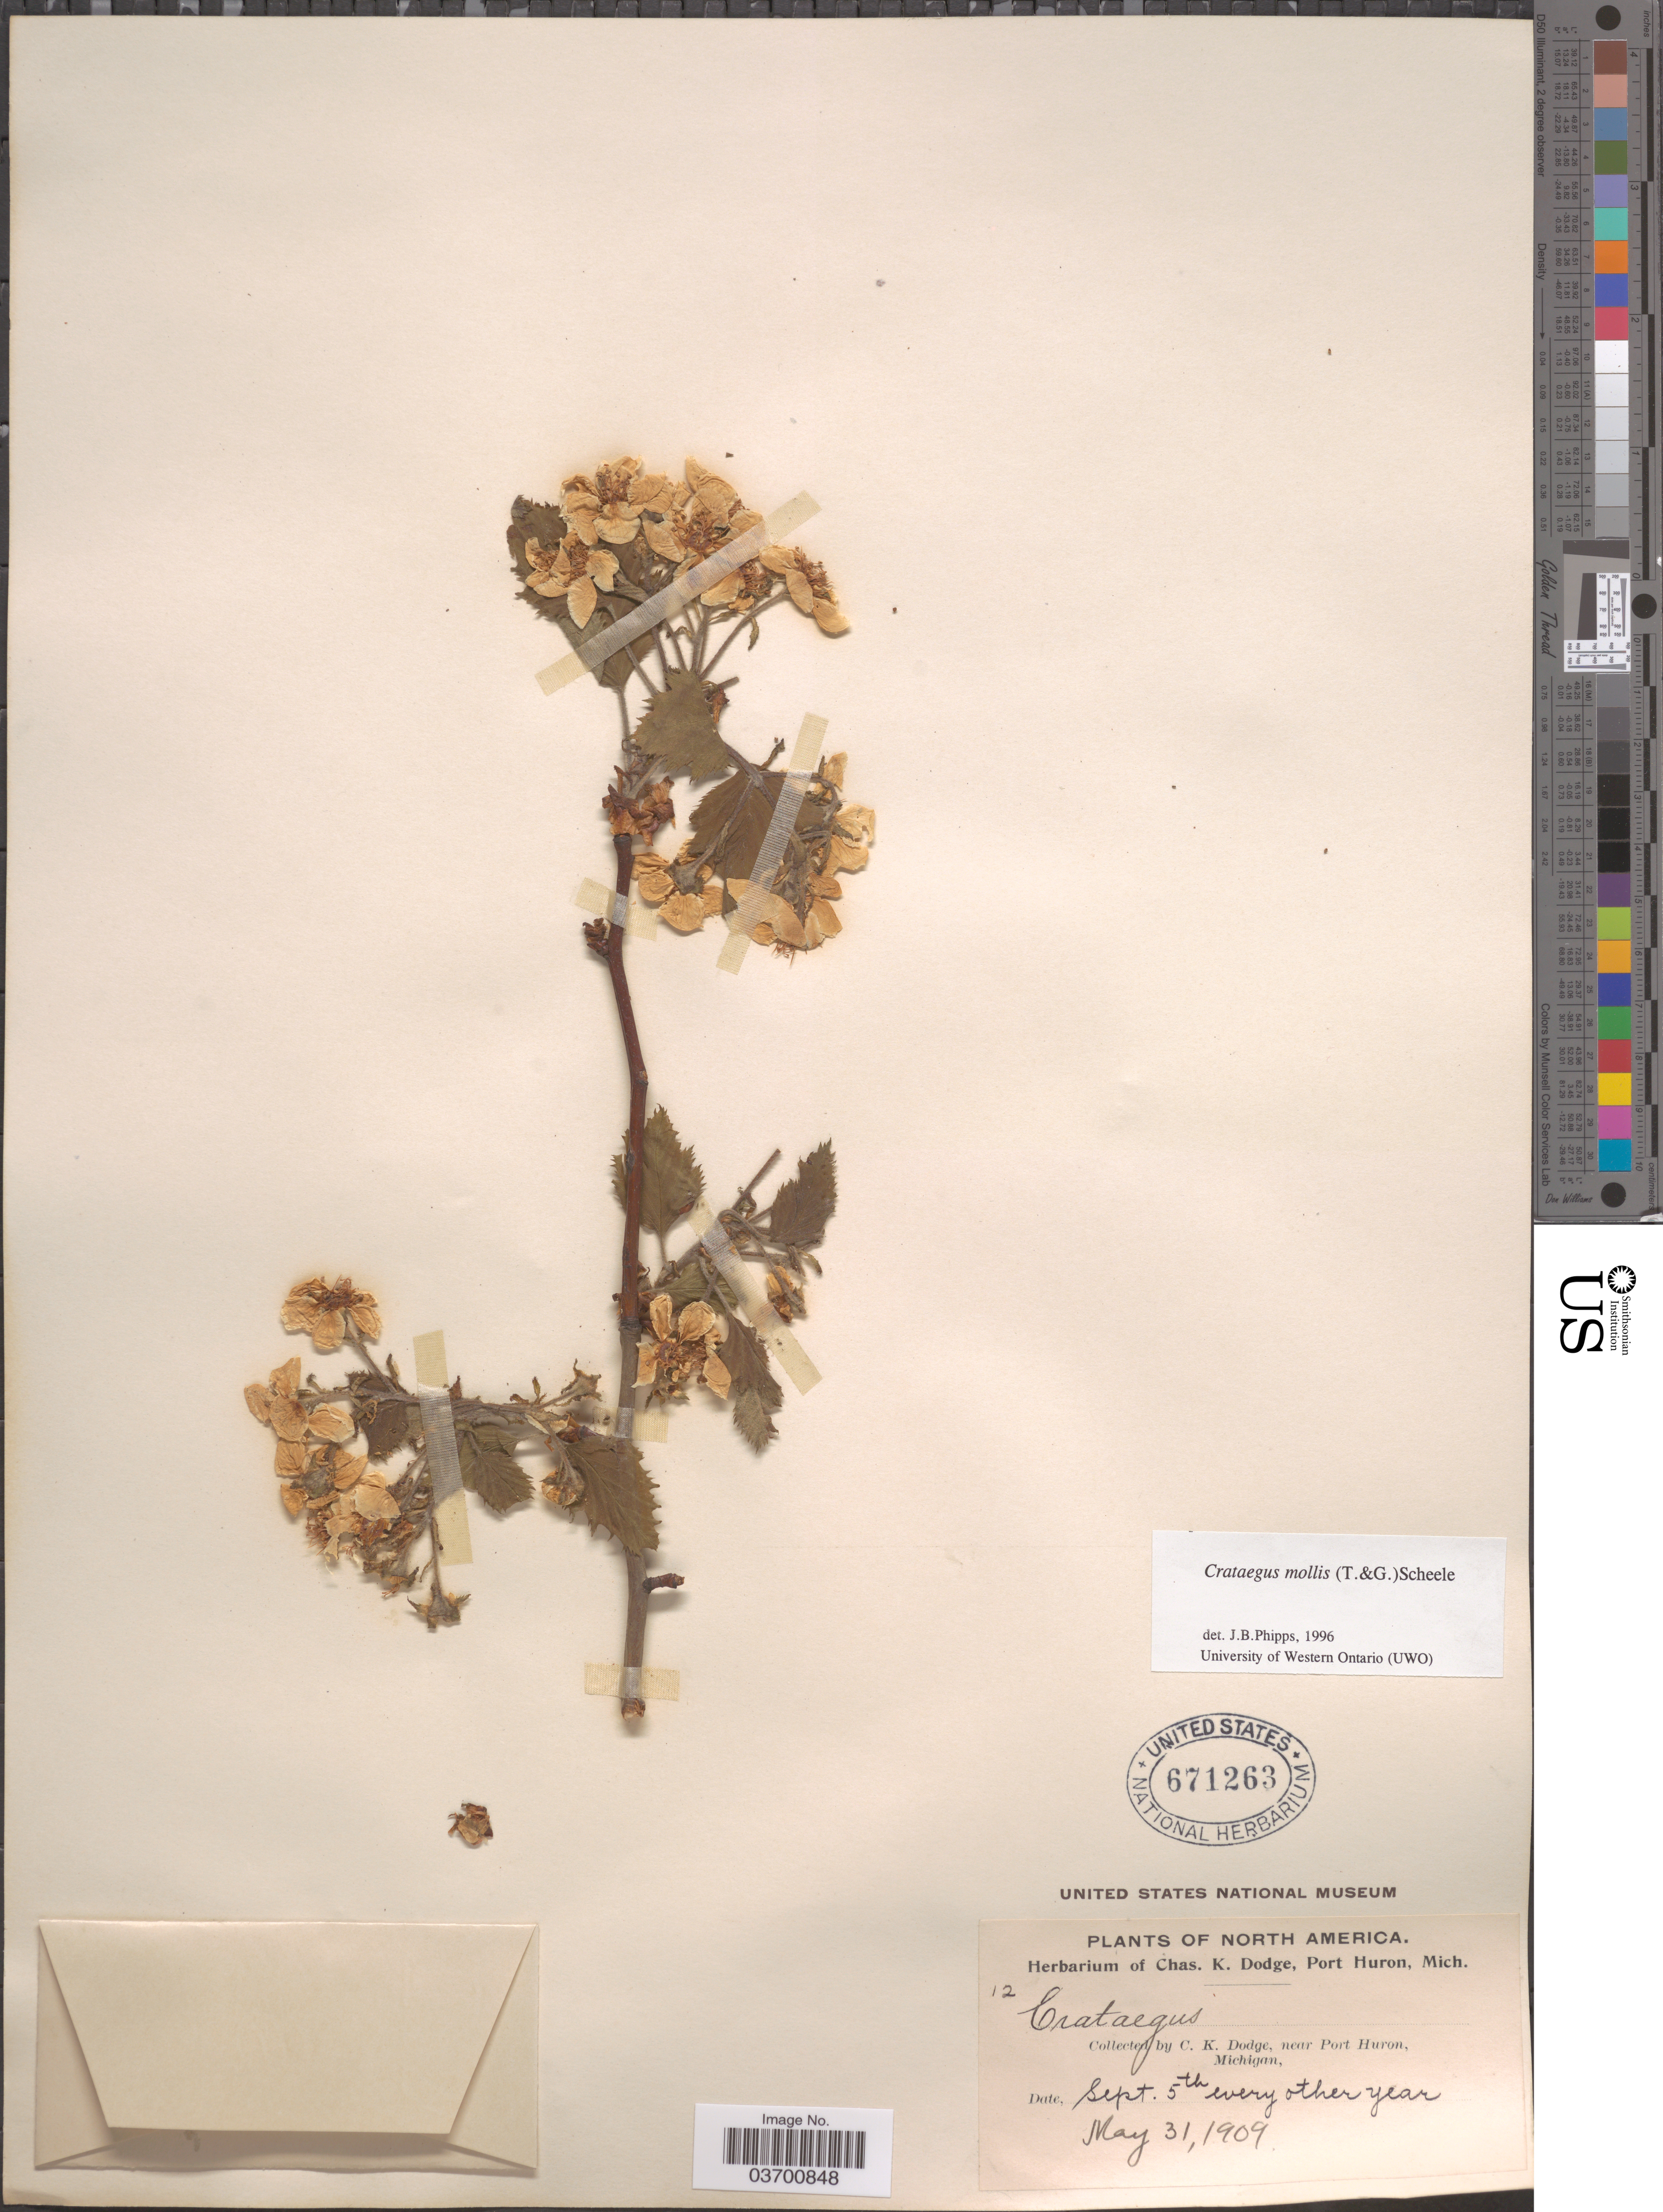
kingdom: Plantae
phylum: Tracheophyta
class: Magnoliopsida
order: Rosales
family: Rosaceae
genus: Crataegus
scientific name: Crataegus mollis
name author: (Torr. & A. Gray) Scheele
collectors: C. K. Dodge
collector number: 12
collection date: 1909-05-31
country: United States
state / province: Michigan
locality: Near Port Huron.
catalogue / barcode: US 671263